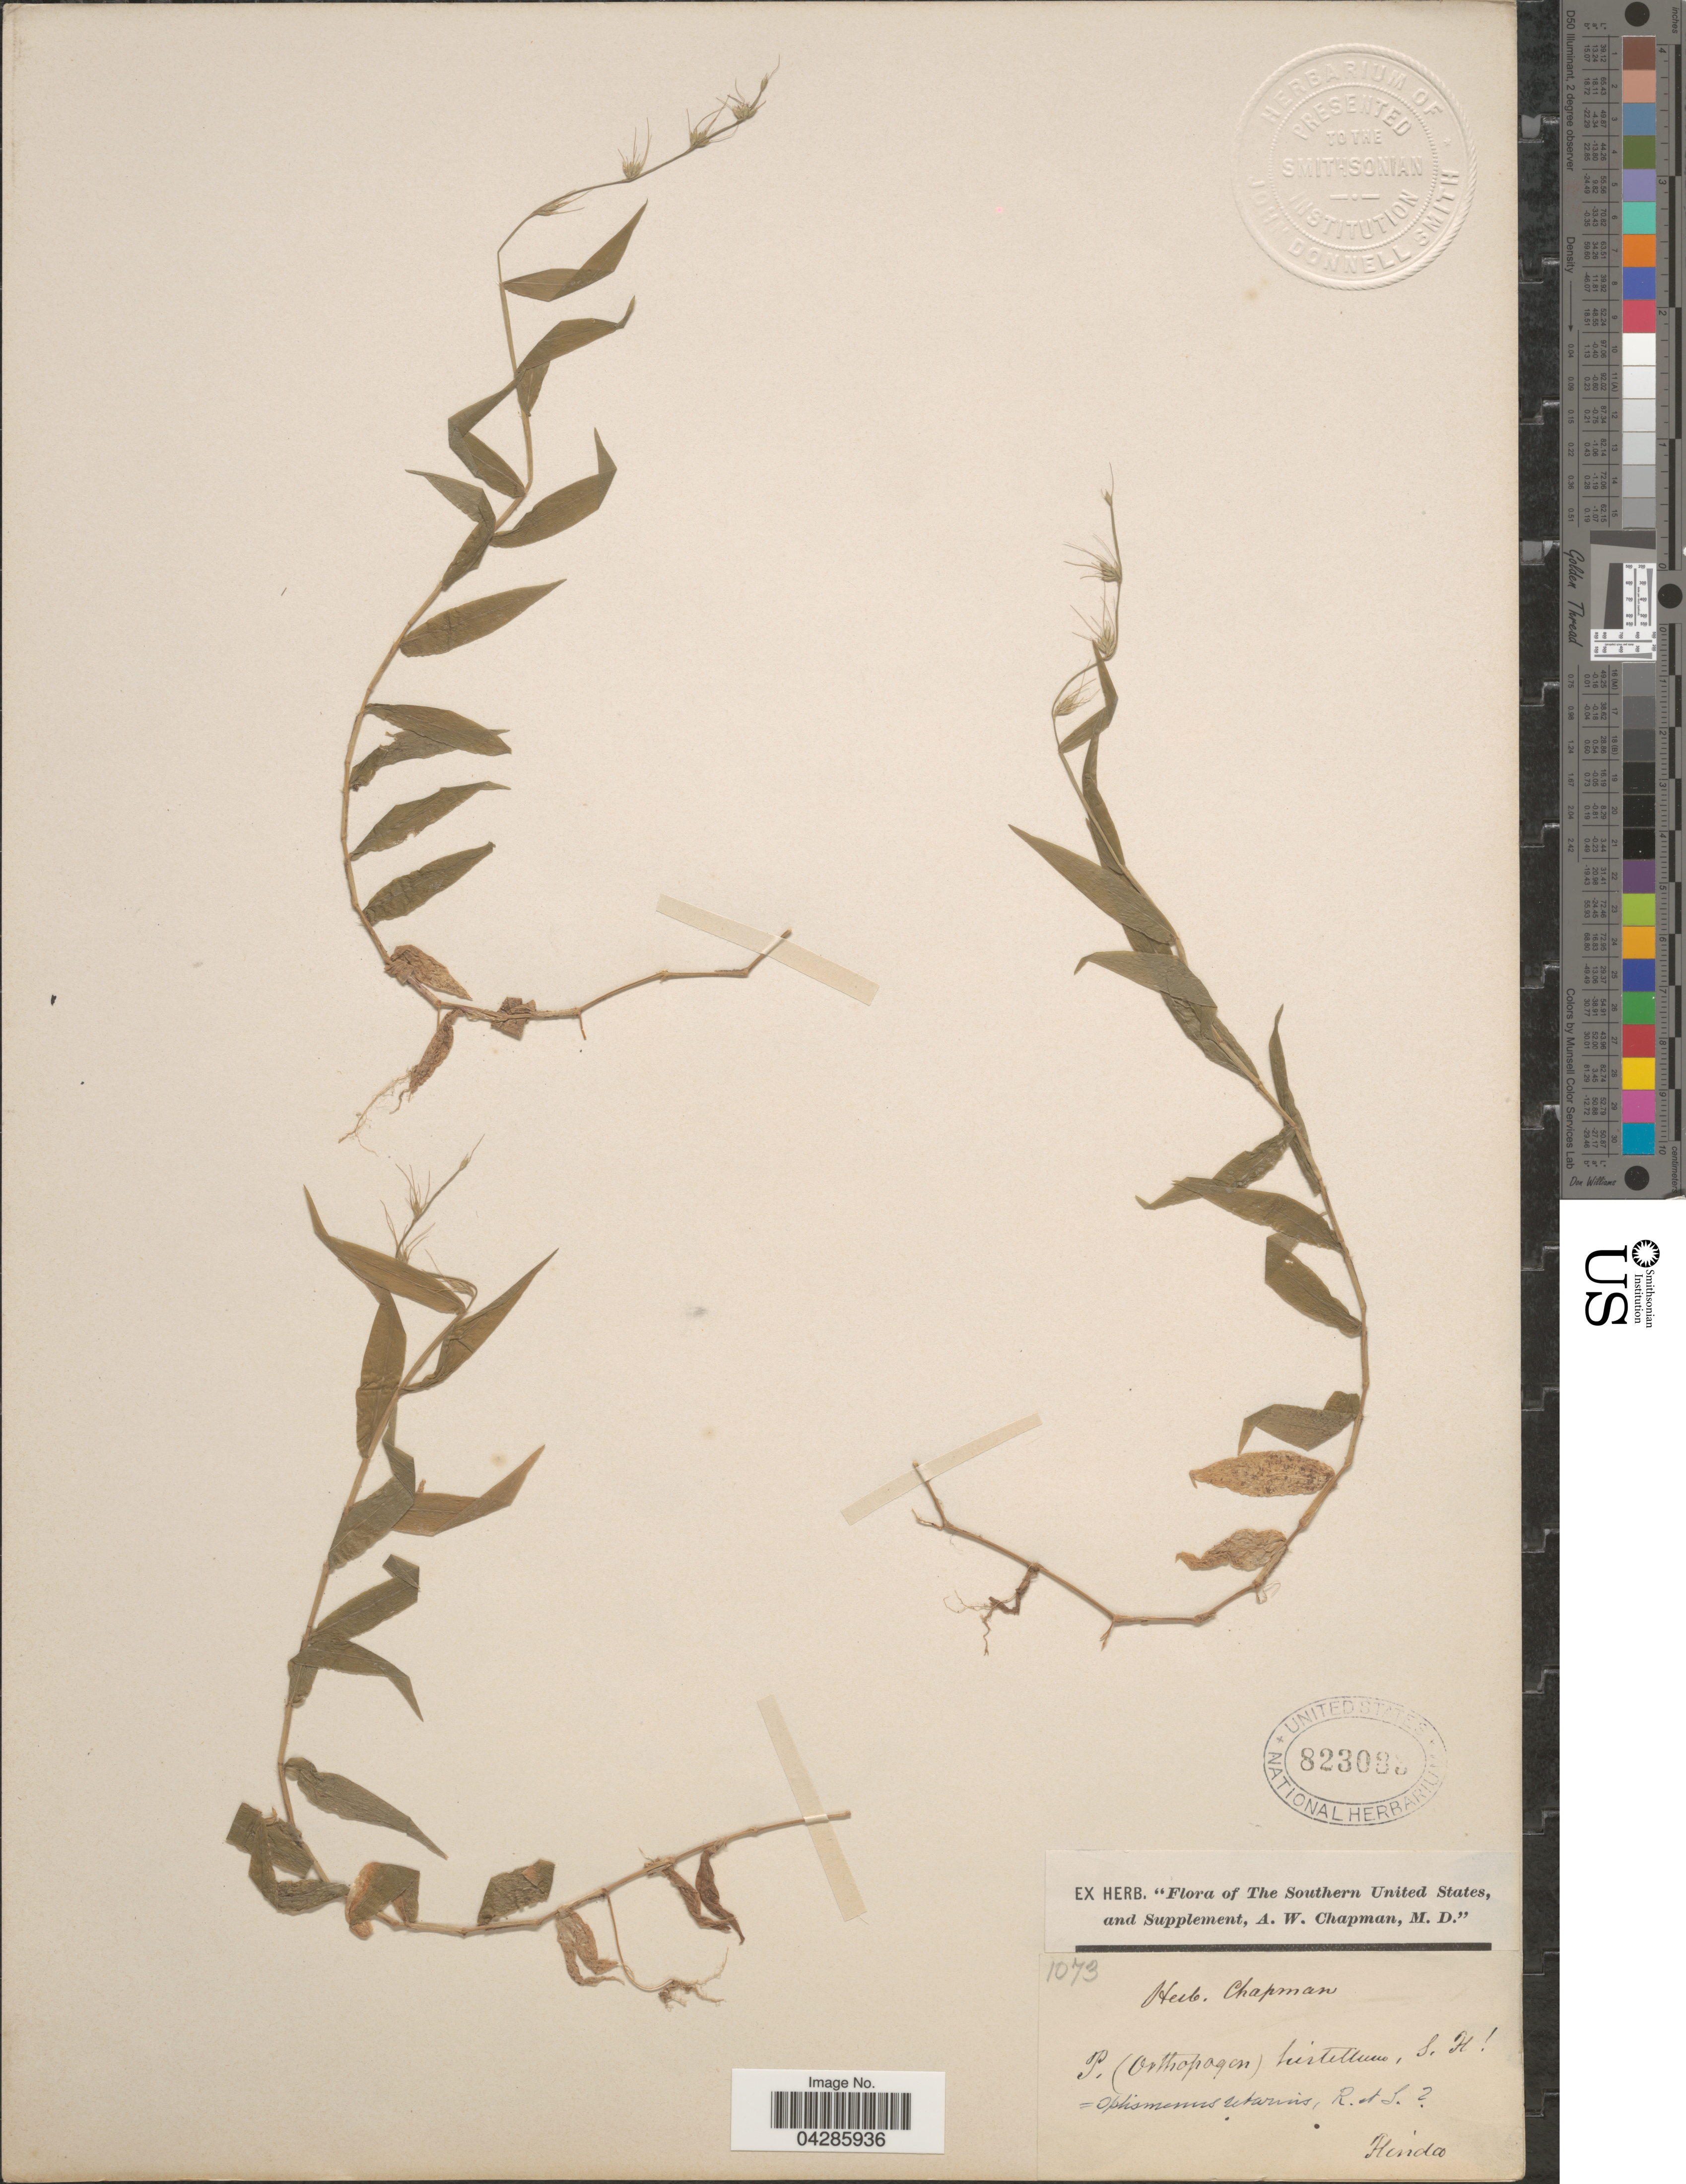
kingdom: Plantae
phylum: Tracheophyta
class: Liliopsida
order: Poales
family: Poaceae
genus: Oplismenus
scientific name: Oplismenus hirtellus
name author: (L.) P. Beauv.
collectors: ex herb. A.W. Chapman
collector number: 1073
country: United States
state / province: Florida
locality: The Southern United States.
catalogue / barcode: US 823083